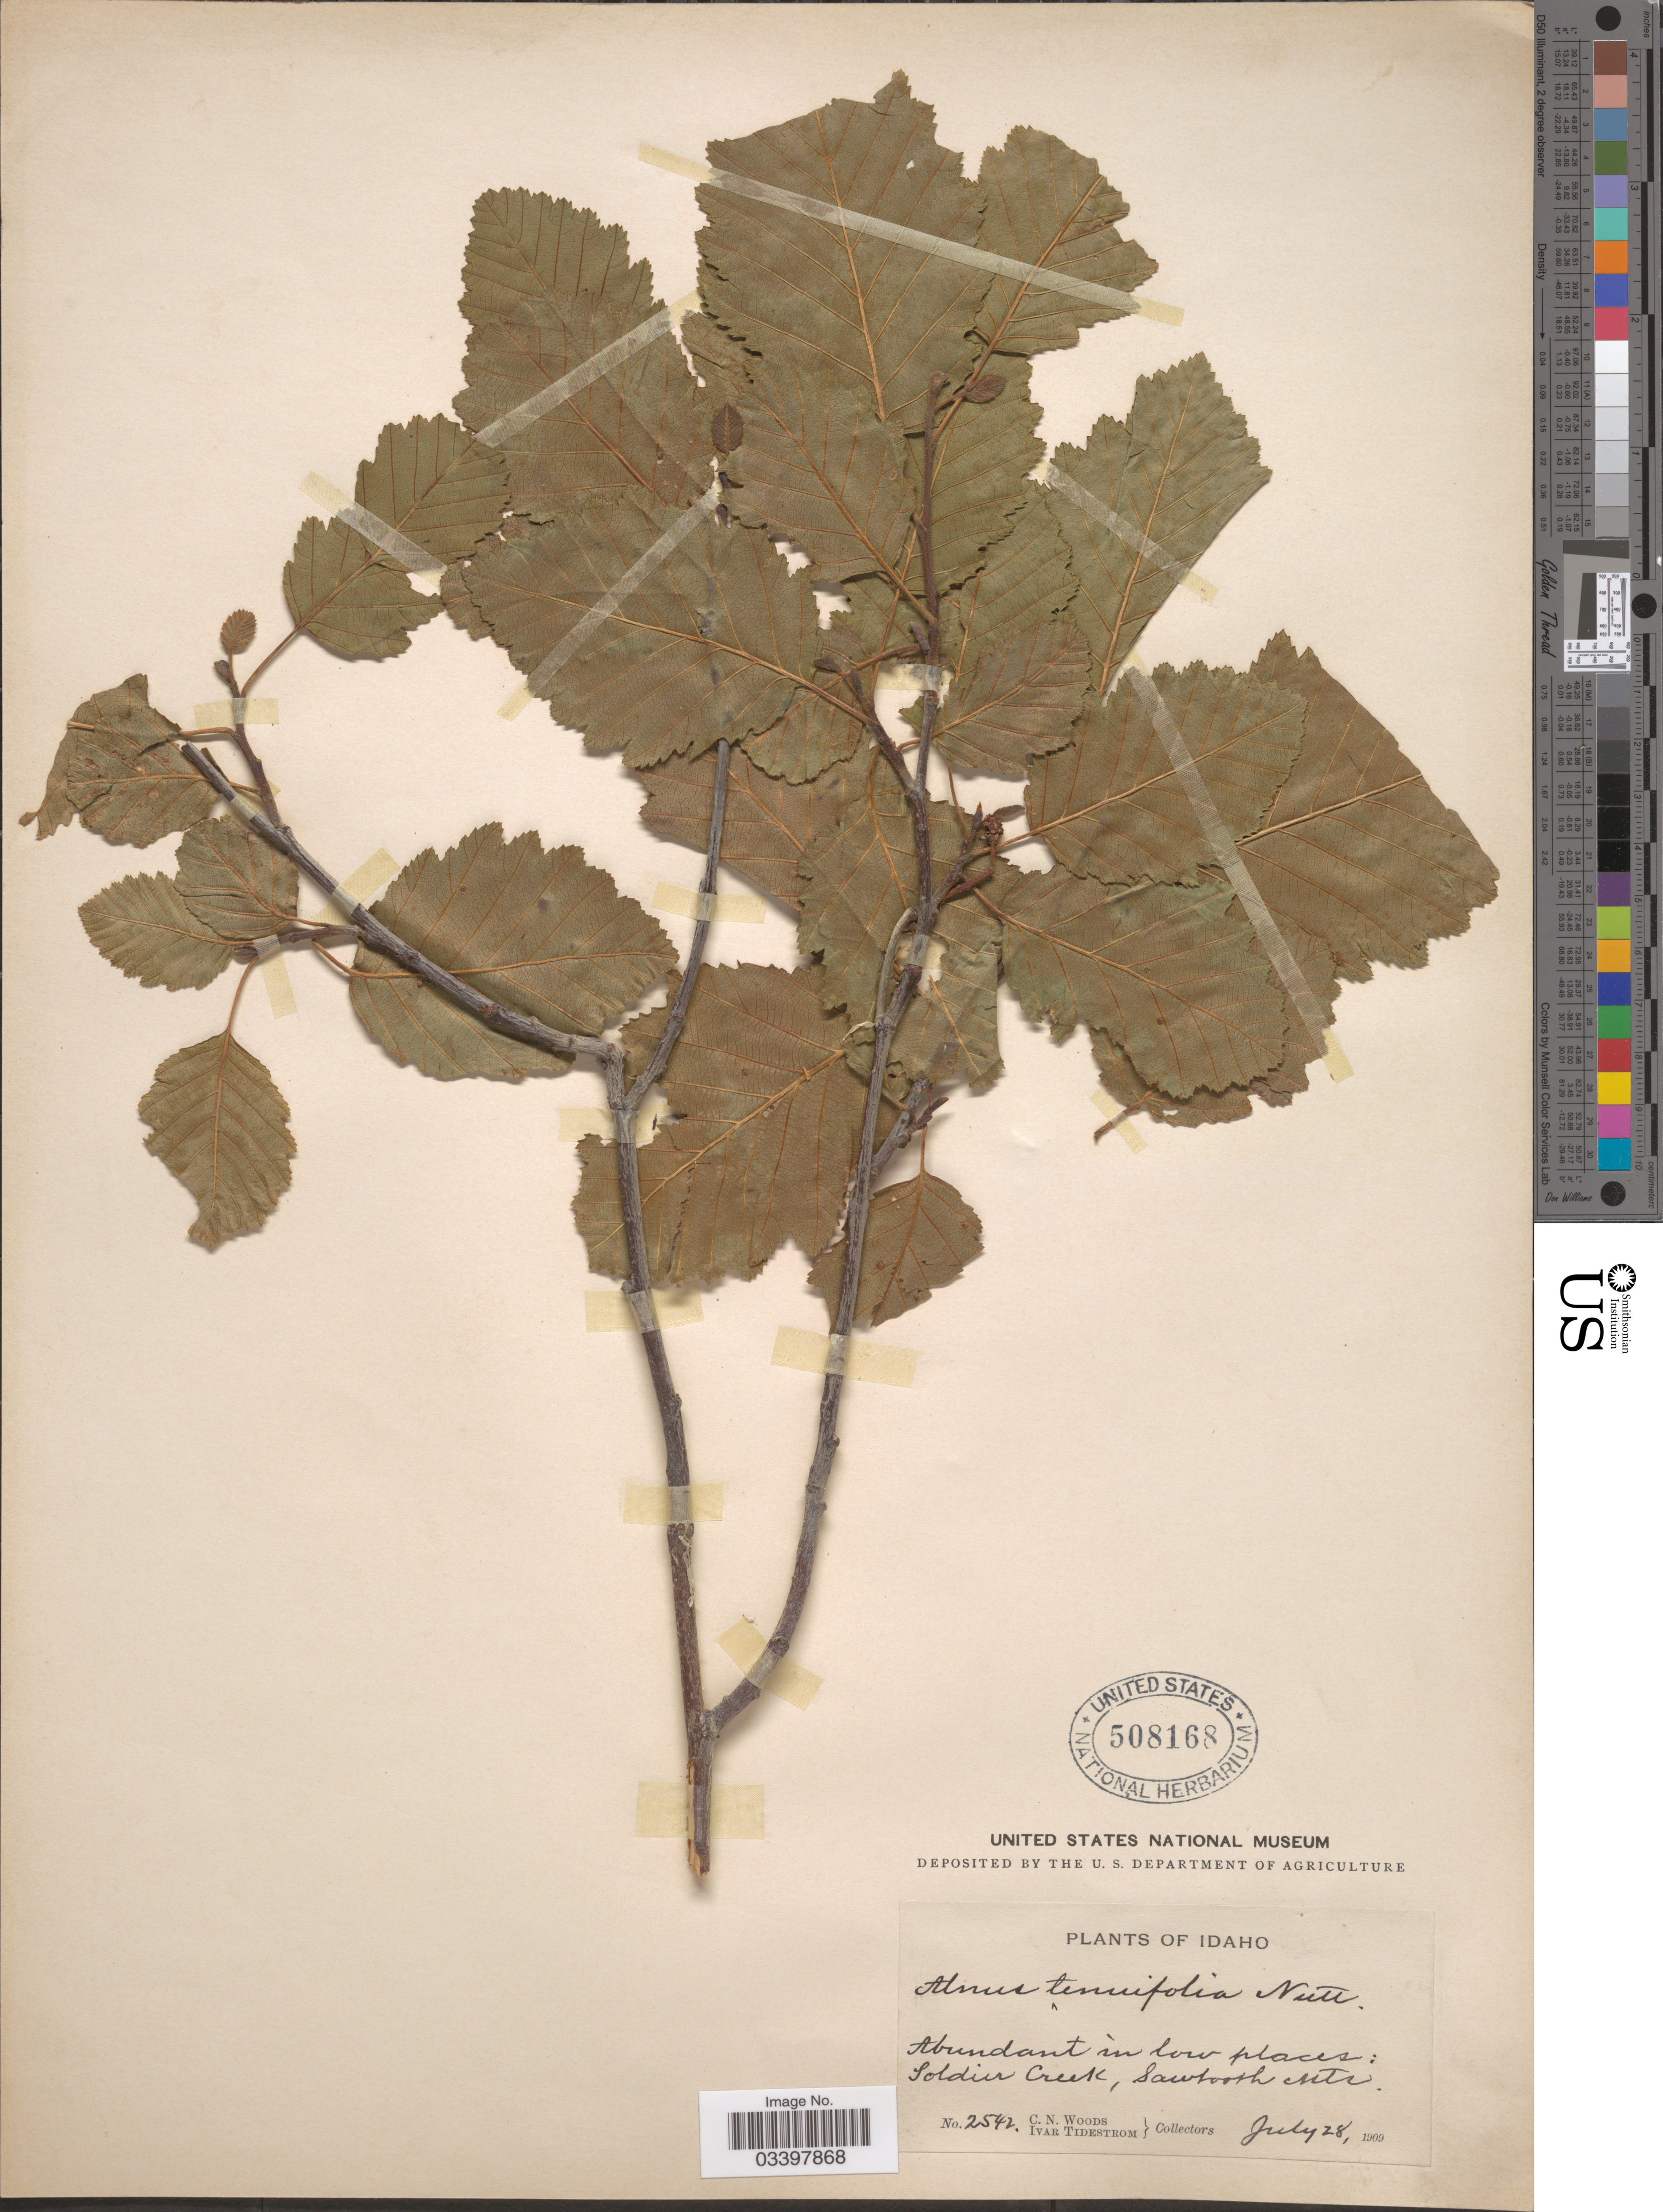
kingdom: Plantae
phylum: Tracheophyta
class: Magnoliopsida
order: Fagales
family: Betulaceae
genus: Alnus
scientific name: Alnus incana subsp. tenuifolia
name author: (Nutt.) Breitung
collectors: C. Woods & I. F. Tidestrom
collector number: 2542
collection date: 1909-07-28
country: United States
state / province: Idaho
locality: Soldier Creek, Sawtooth Mts.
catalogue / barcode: US 508168